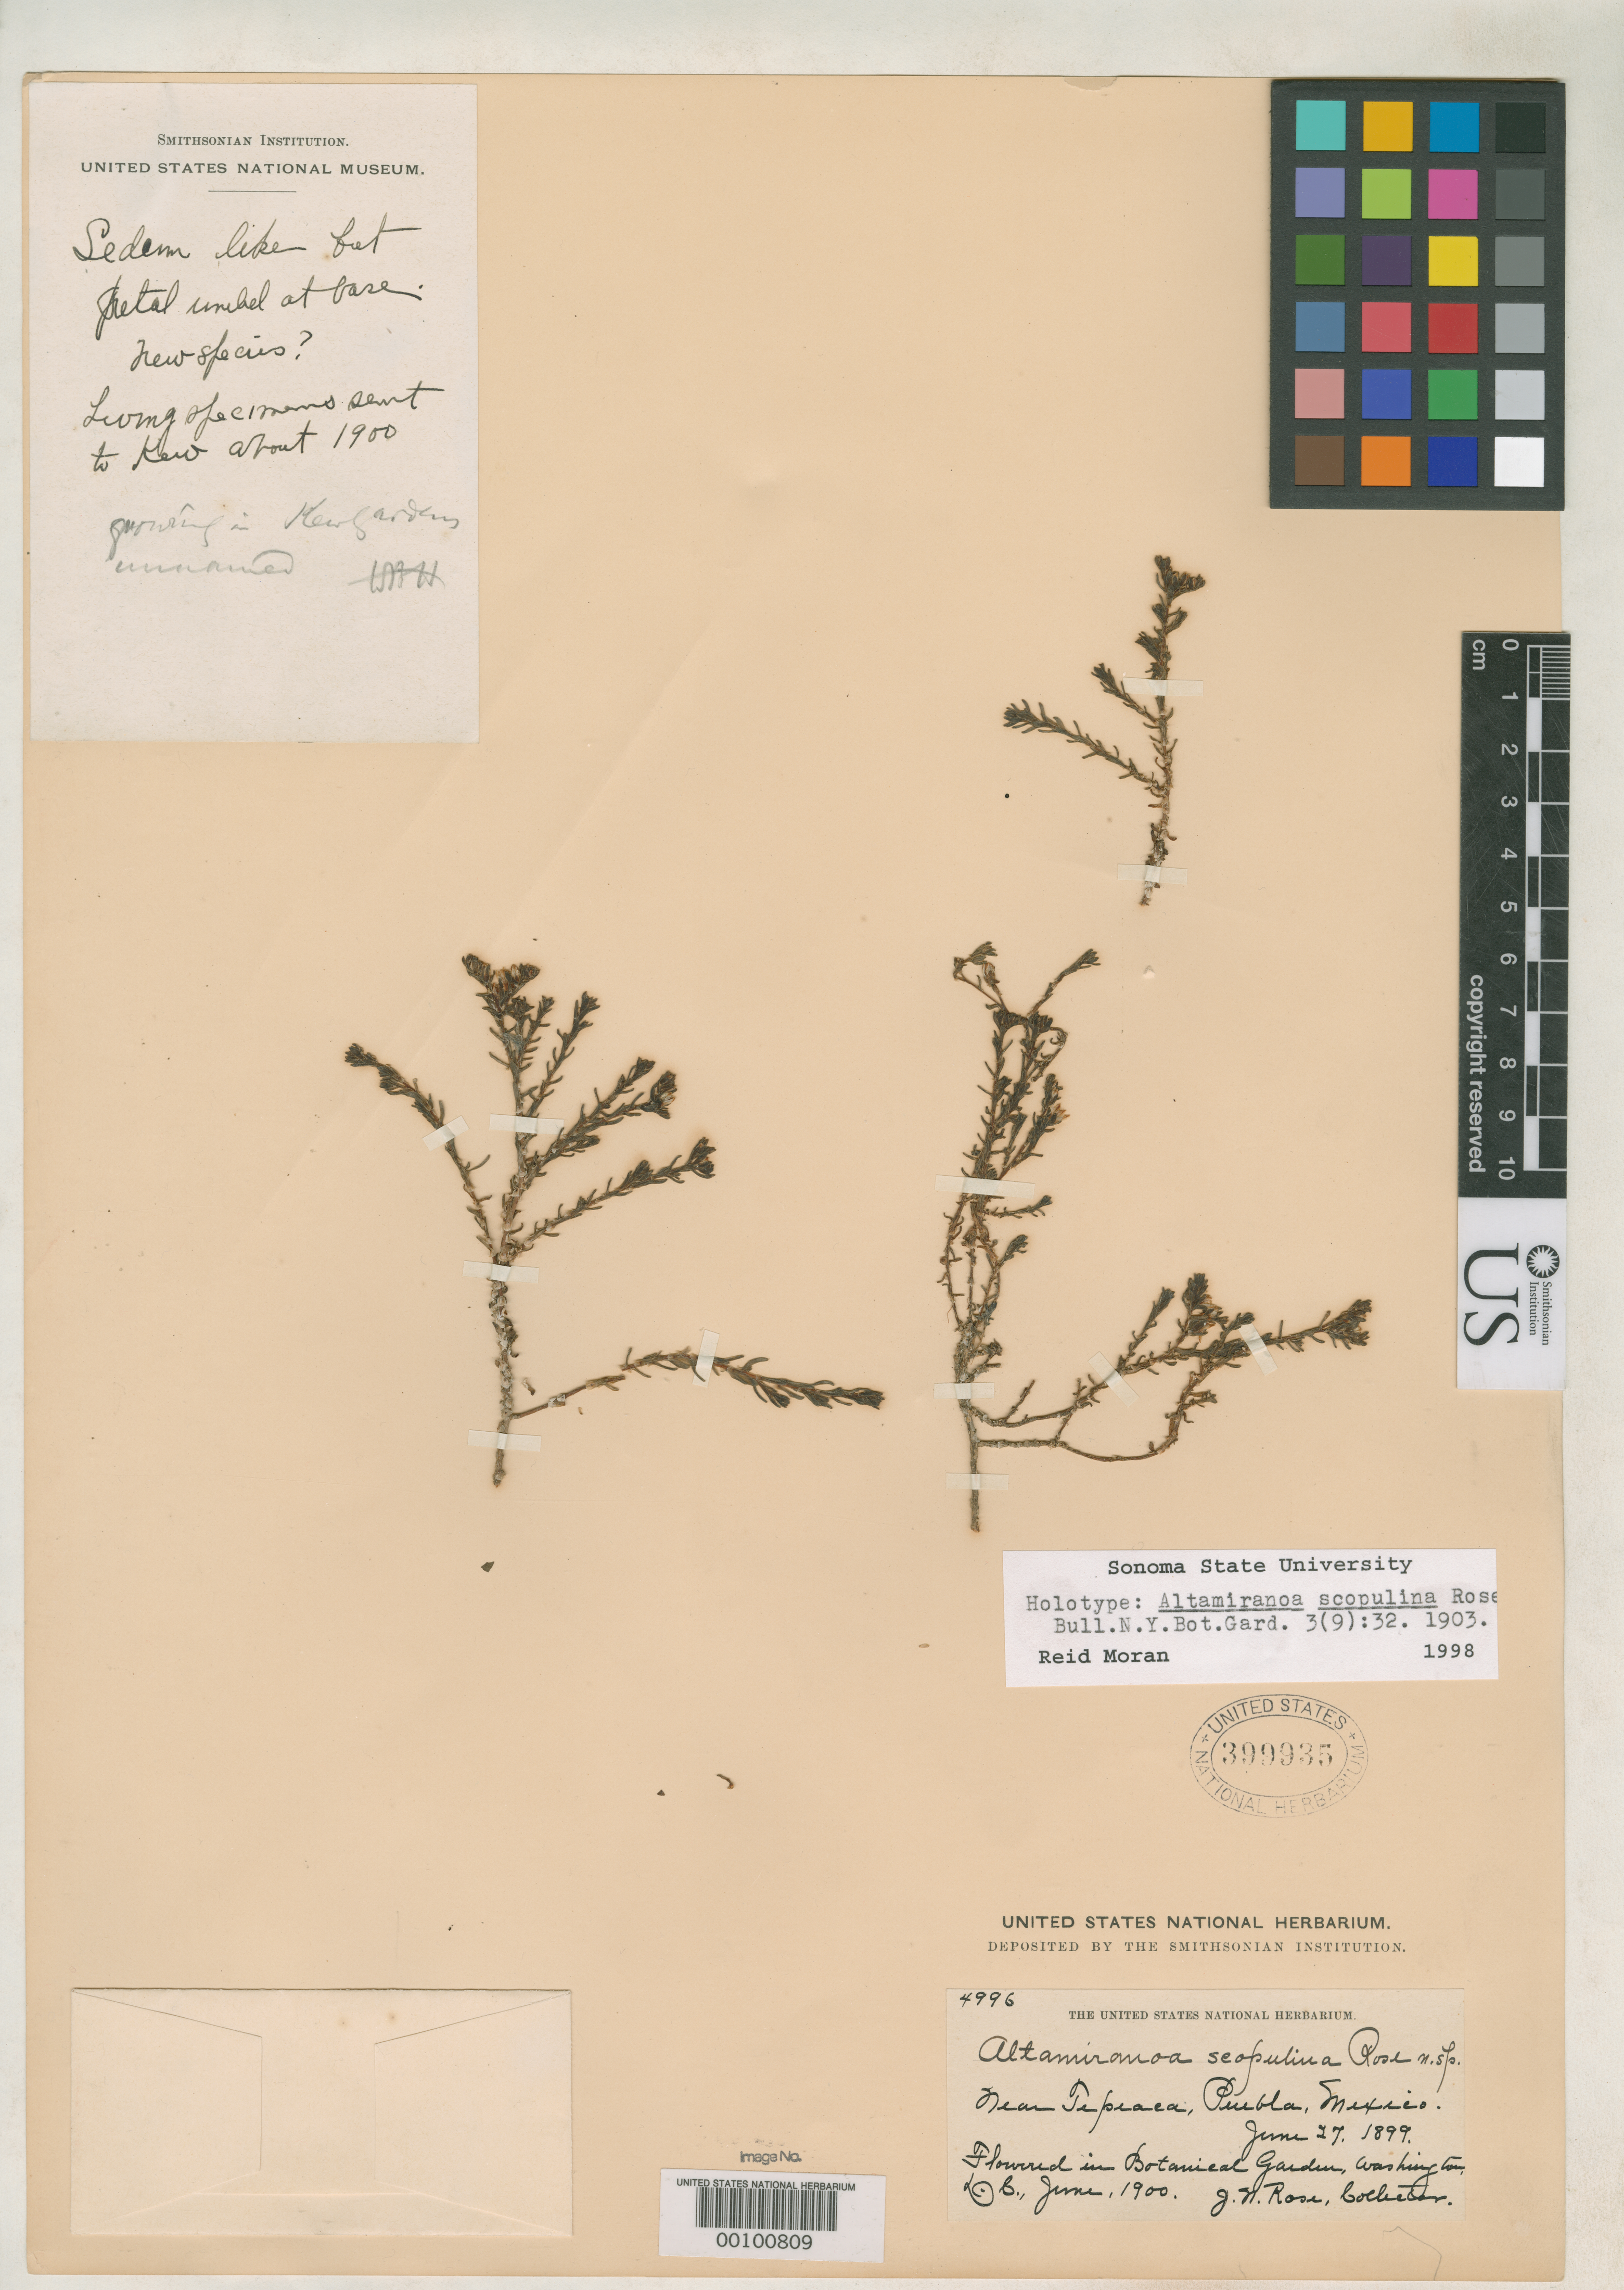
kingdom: Plantae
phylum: Tracheophyta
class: Magnoliopsida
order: Saxifragales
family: Crassulaceae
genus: Altamiranoa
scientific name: Altamiranoa scopulina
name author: Rose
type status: Holotype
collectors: J. N. Rose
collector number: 4996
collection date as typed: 27 Jun 1899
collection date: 1899-06-27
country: Mexico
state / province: Puebla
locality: Near Tepeaca.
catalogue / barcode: US 399935